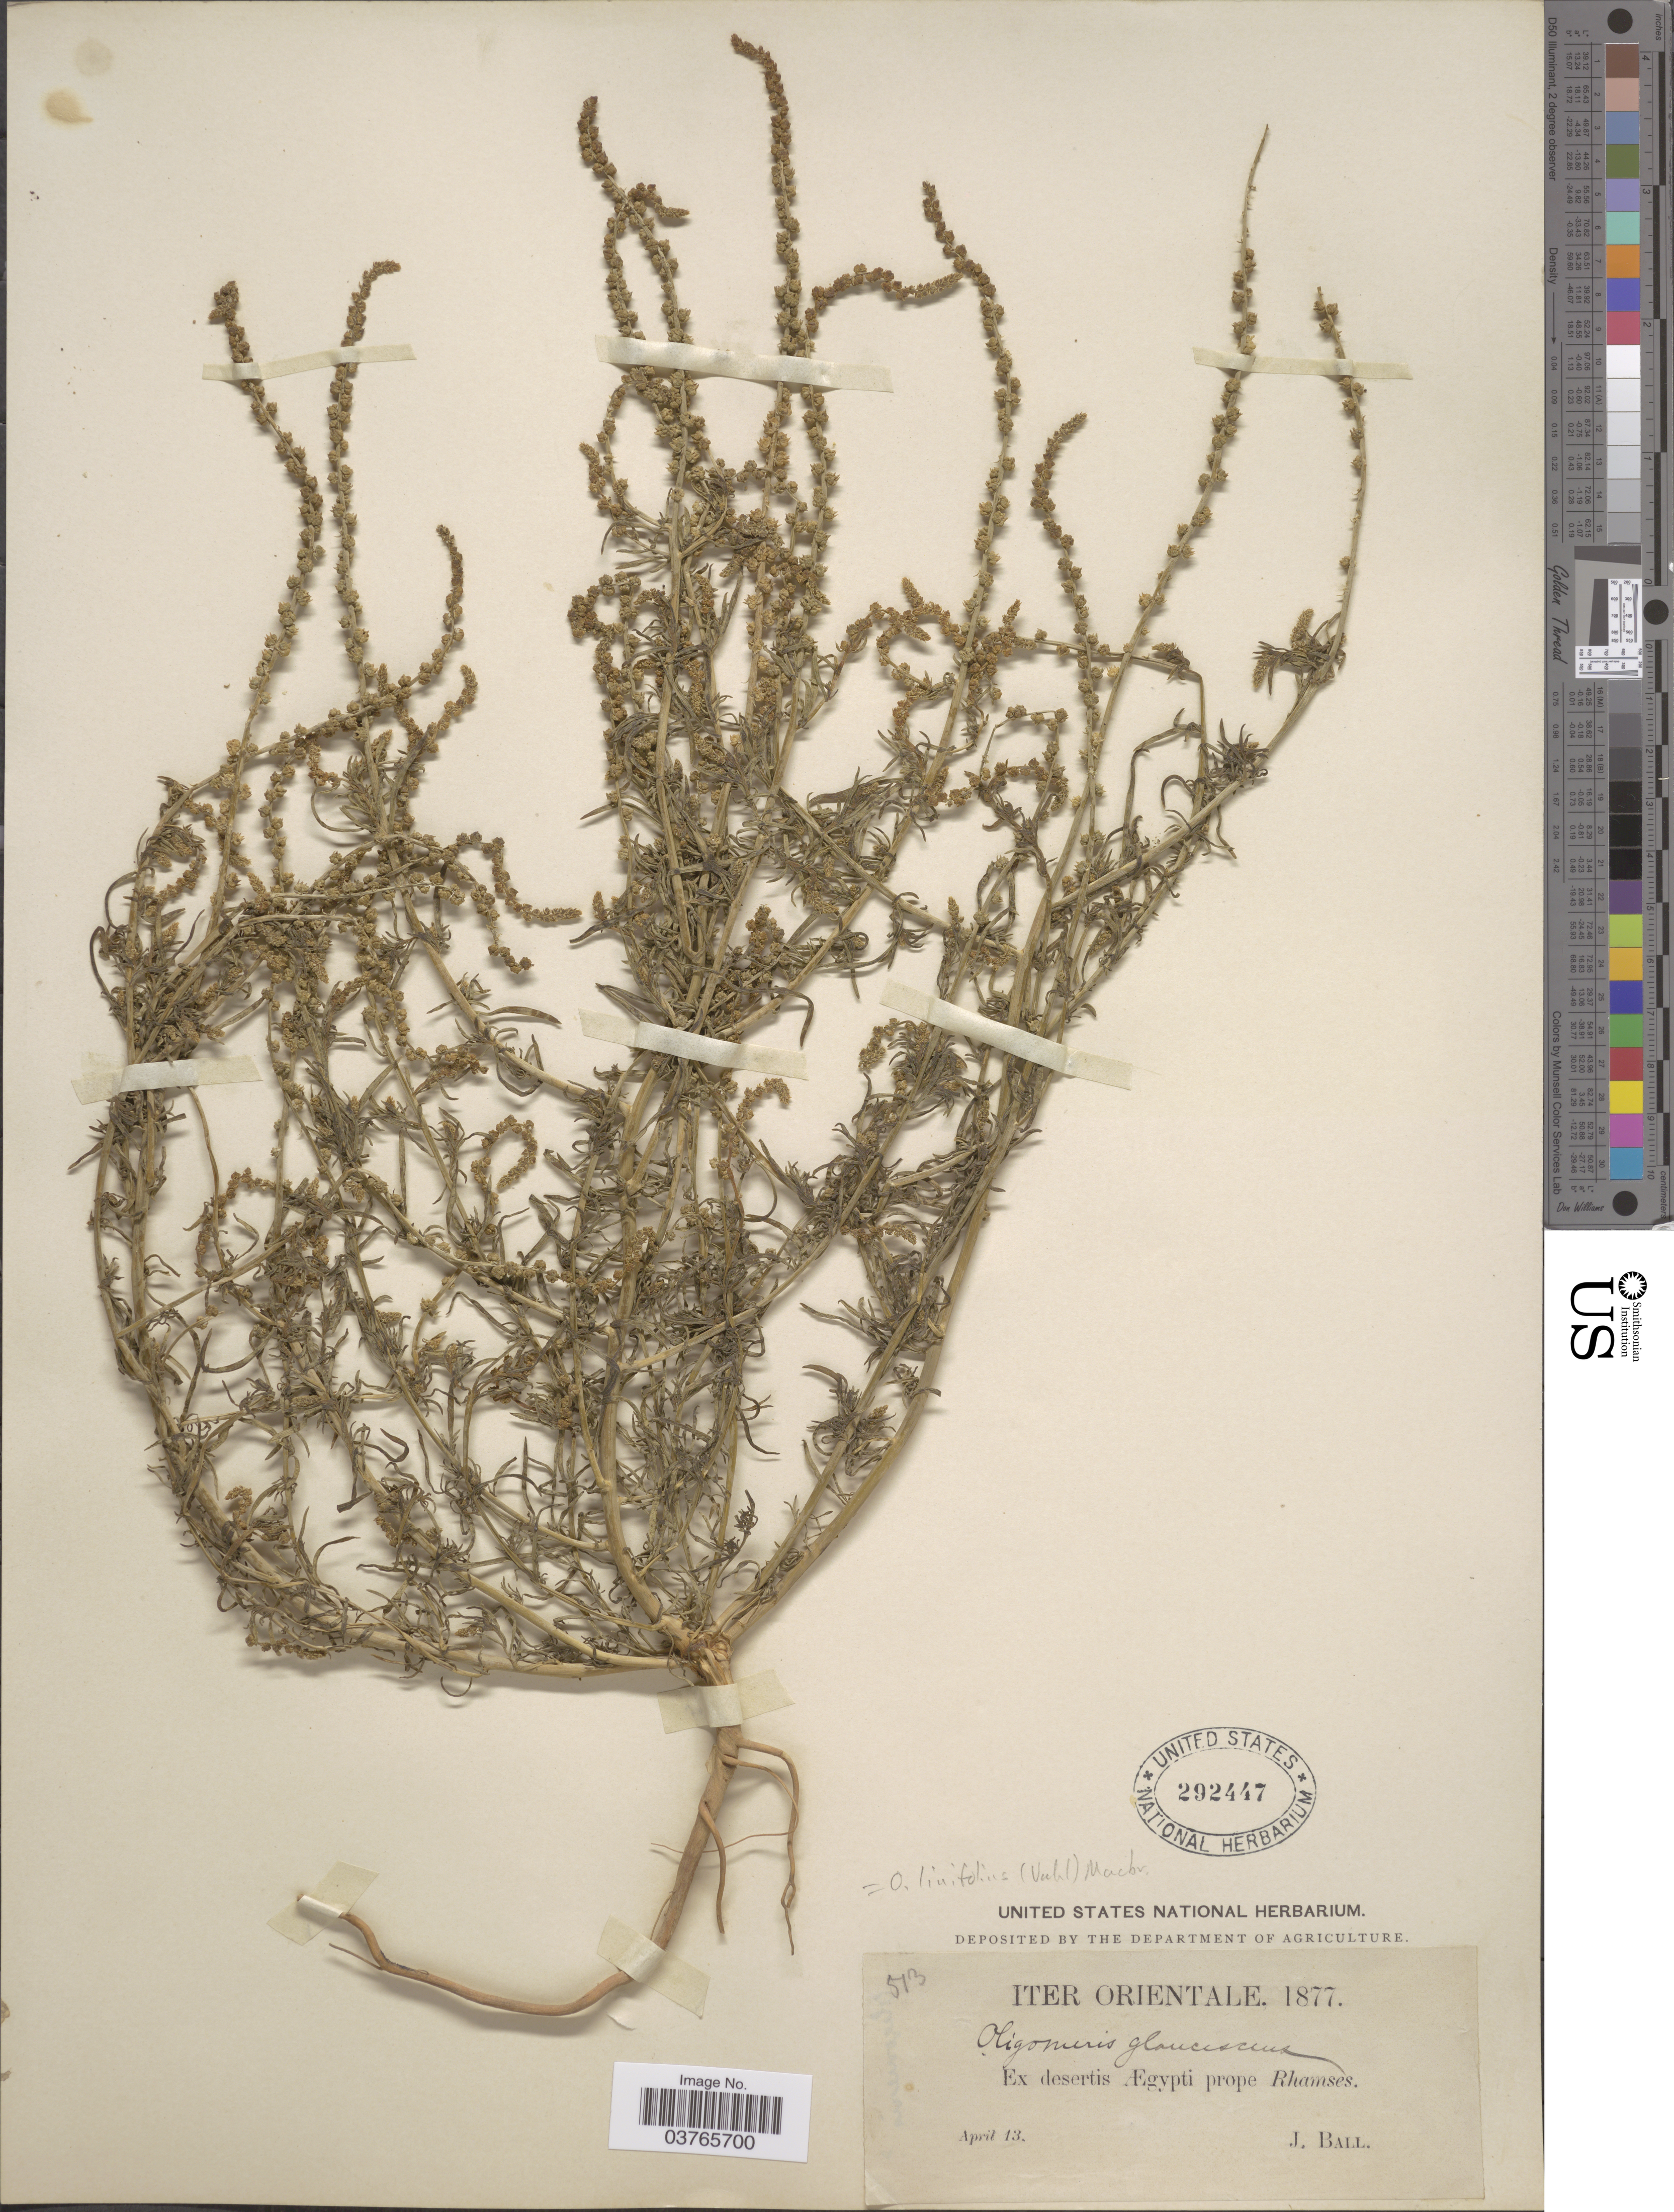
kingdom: Plantae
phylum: Tracheophyta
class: Magnoliopsida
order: Brassicales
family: Resedaceae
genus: Oligomeris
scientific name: Oligomeris linifolia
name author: (Vahl) J.F. Macbr.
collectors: J. Ball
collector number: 513?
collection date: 1877-04-13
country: Egypt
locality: Iter Orientale. Ex desertis Ægypti prope Rhamses.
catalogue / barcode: US 292447